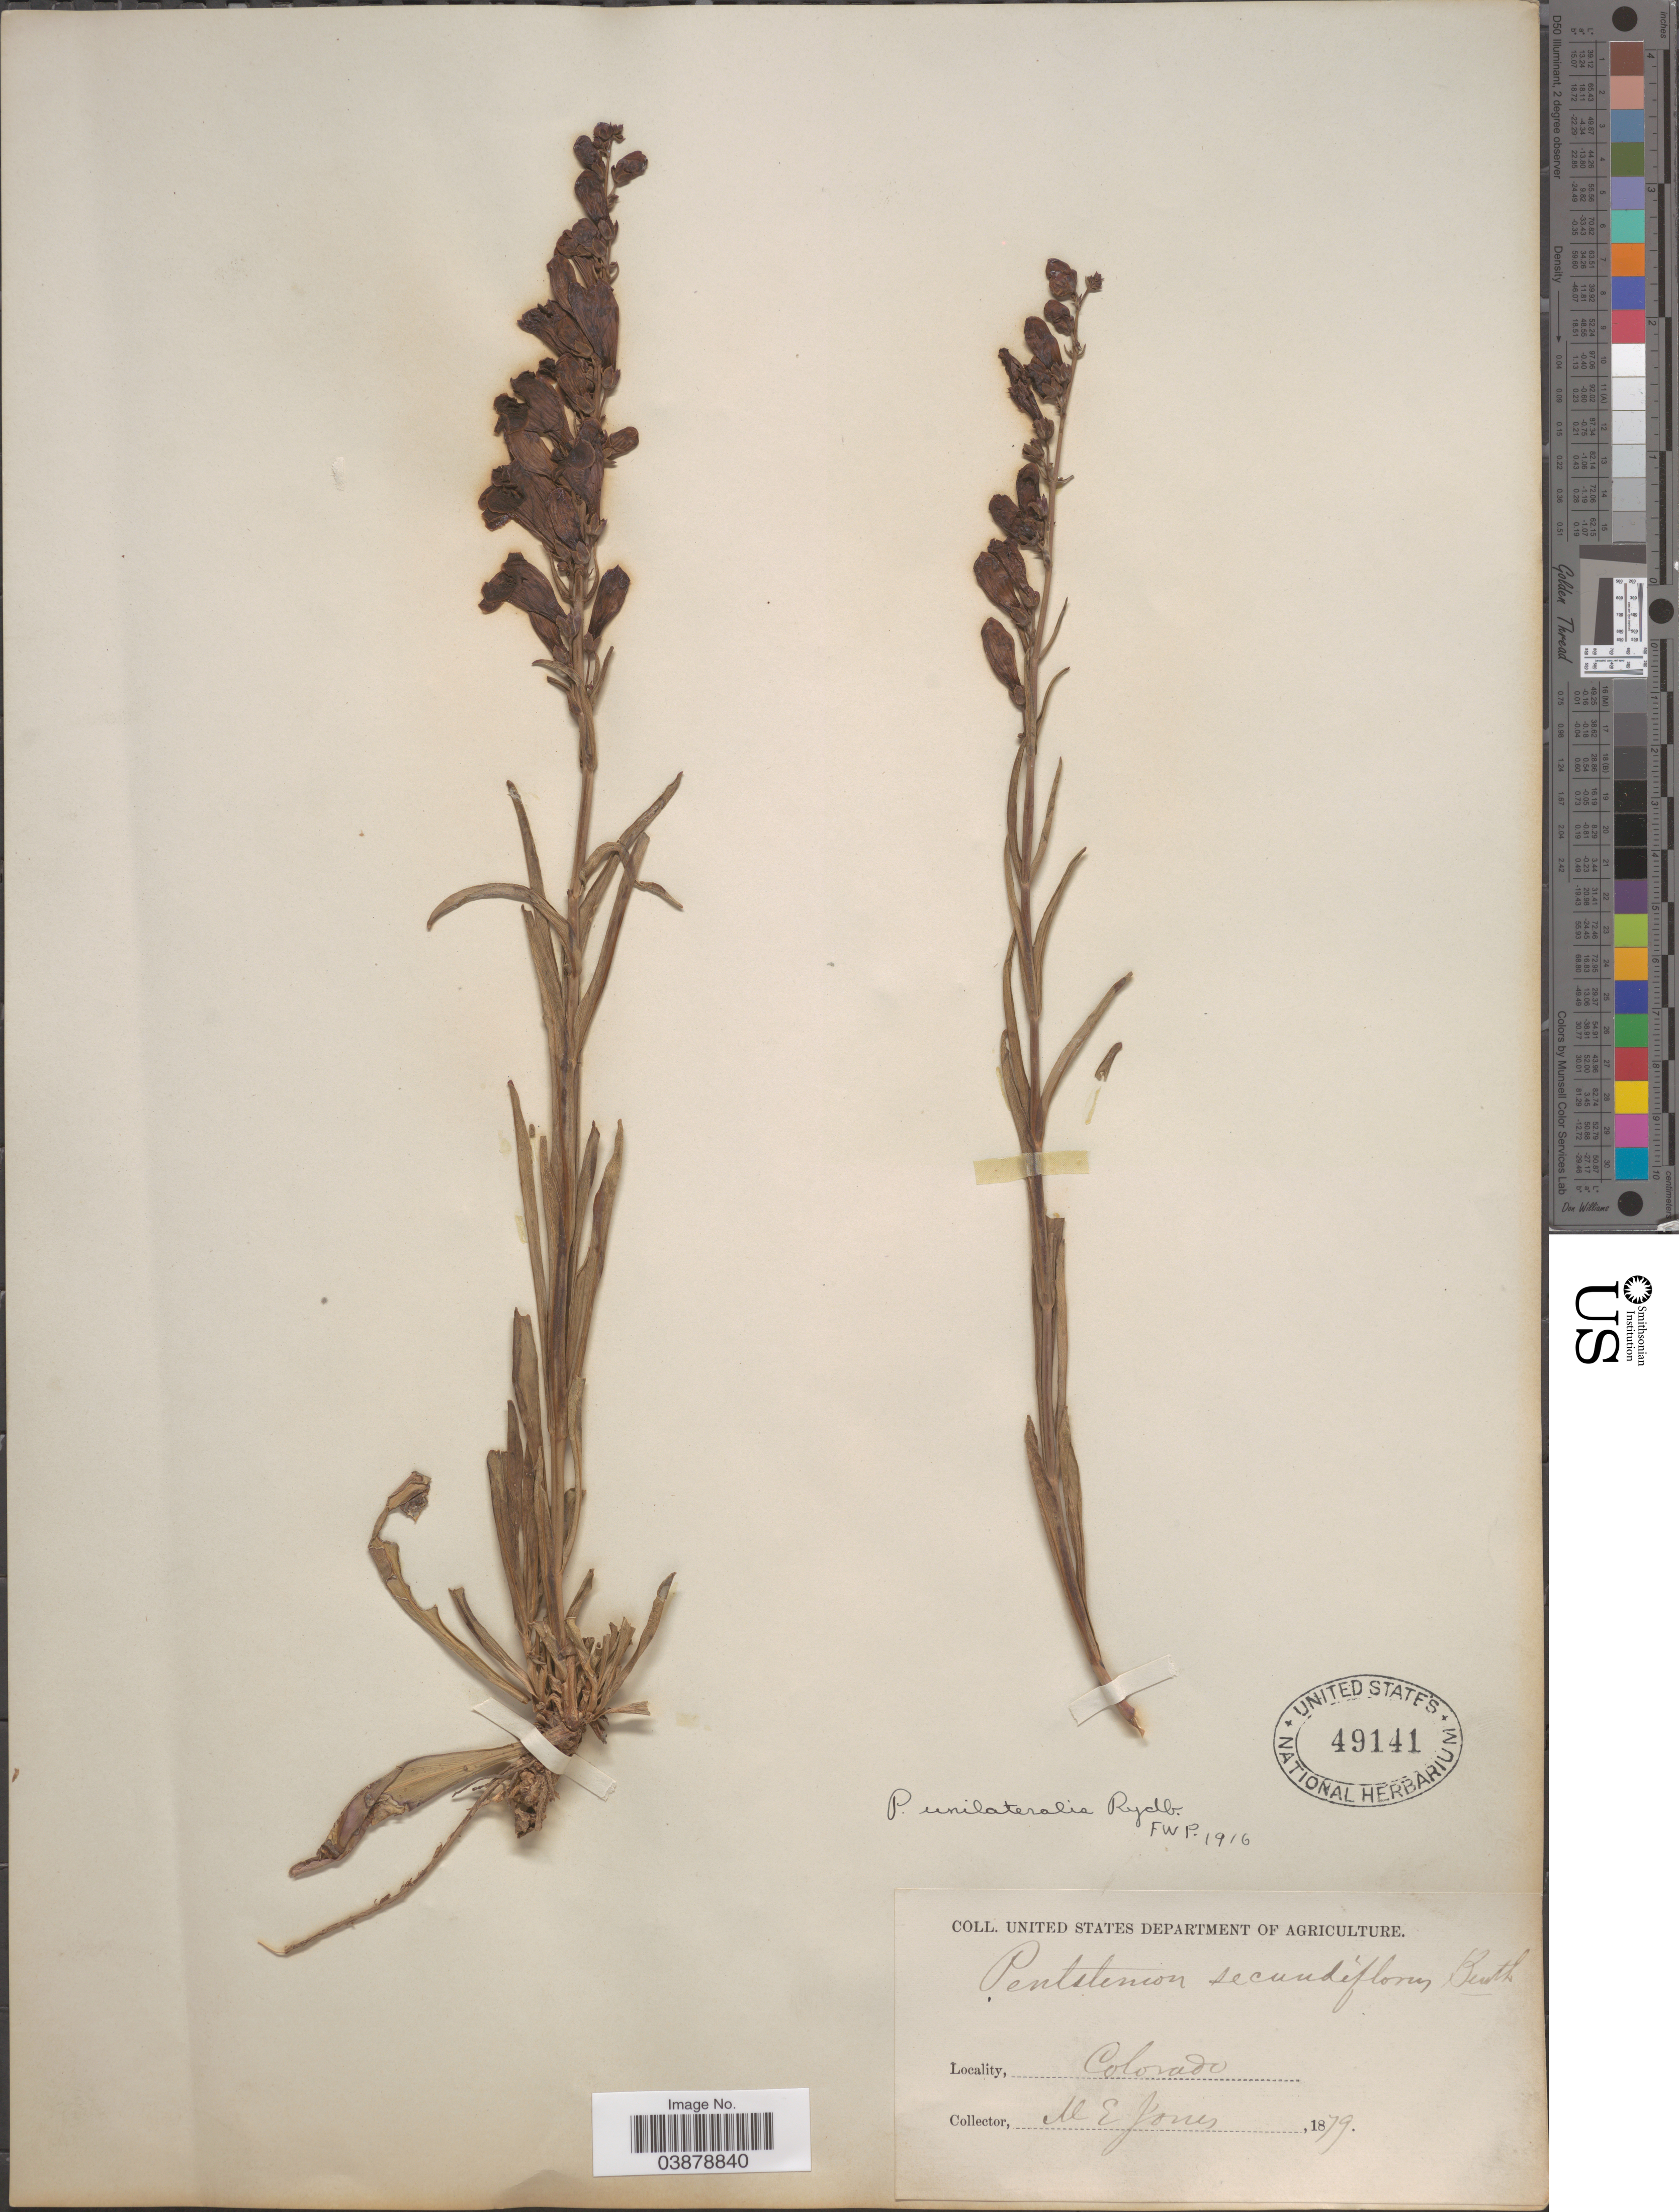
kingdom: Plantae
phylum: Tracheophyta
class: Magnoliopsida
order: Lamiales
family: Plantaginaceae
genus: Penstemon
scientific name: Penstemon unilateralis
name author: Rydb.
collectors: M. E. Jones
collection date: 1879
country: United States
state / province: Colorado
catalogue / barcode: US 49141